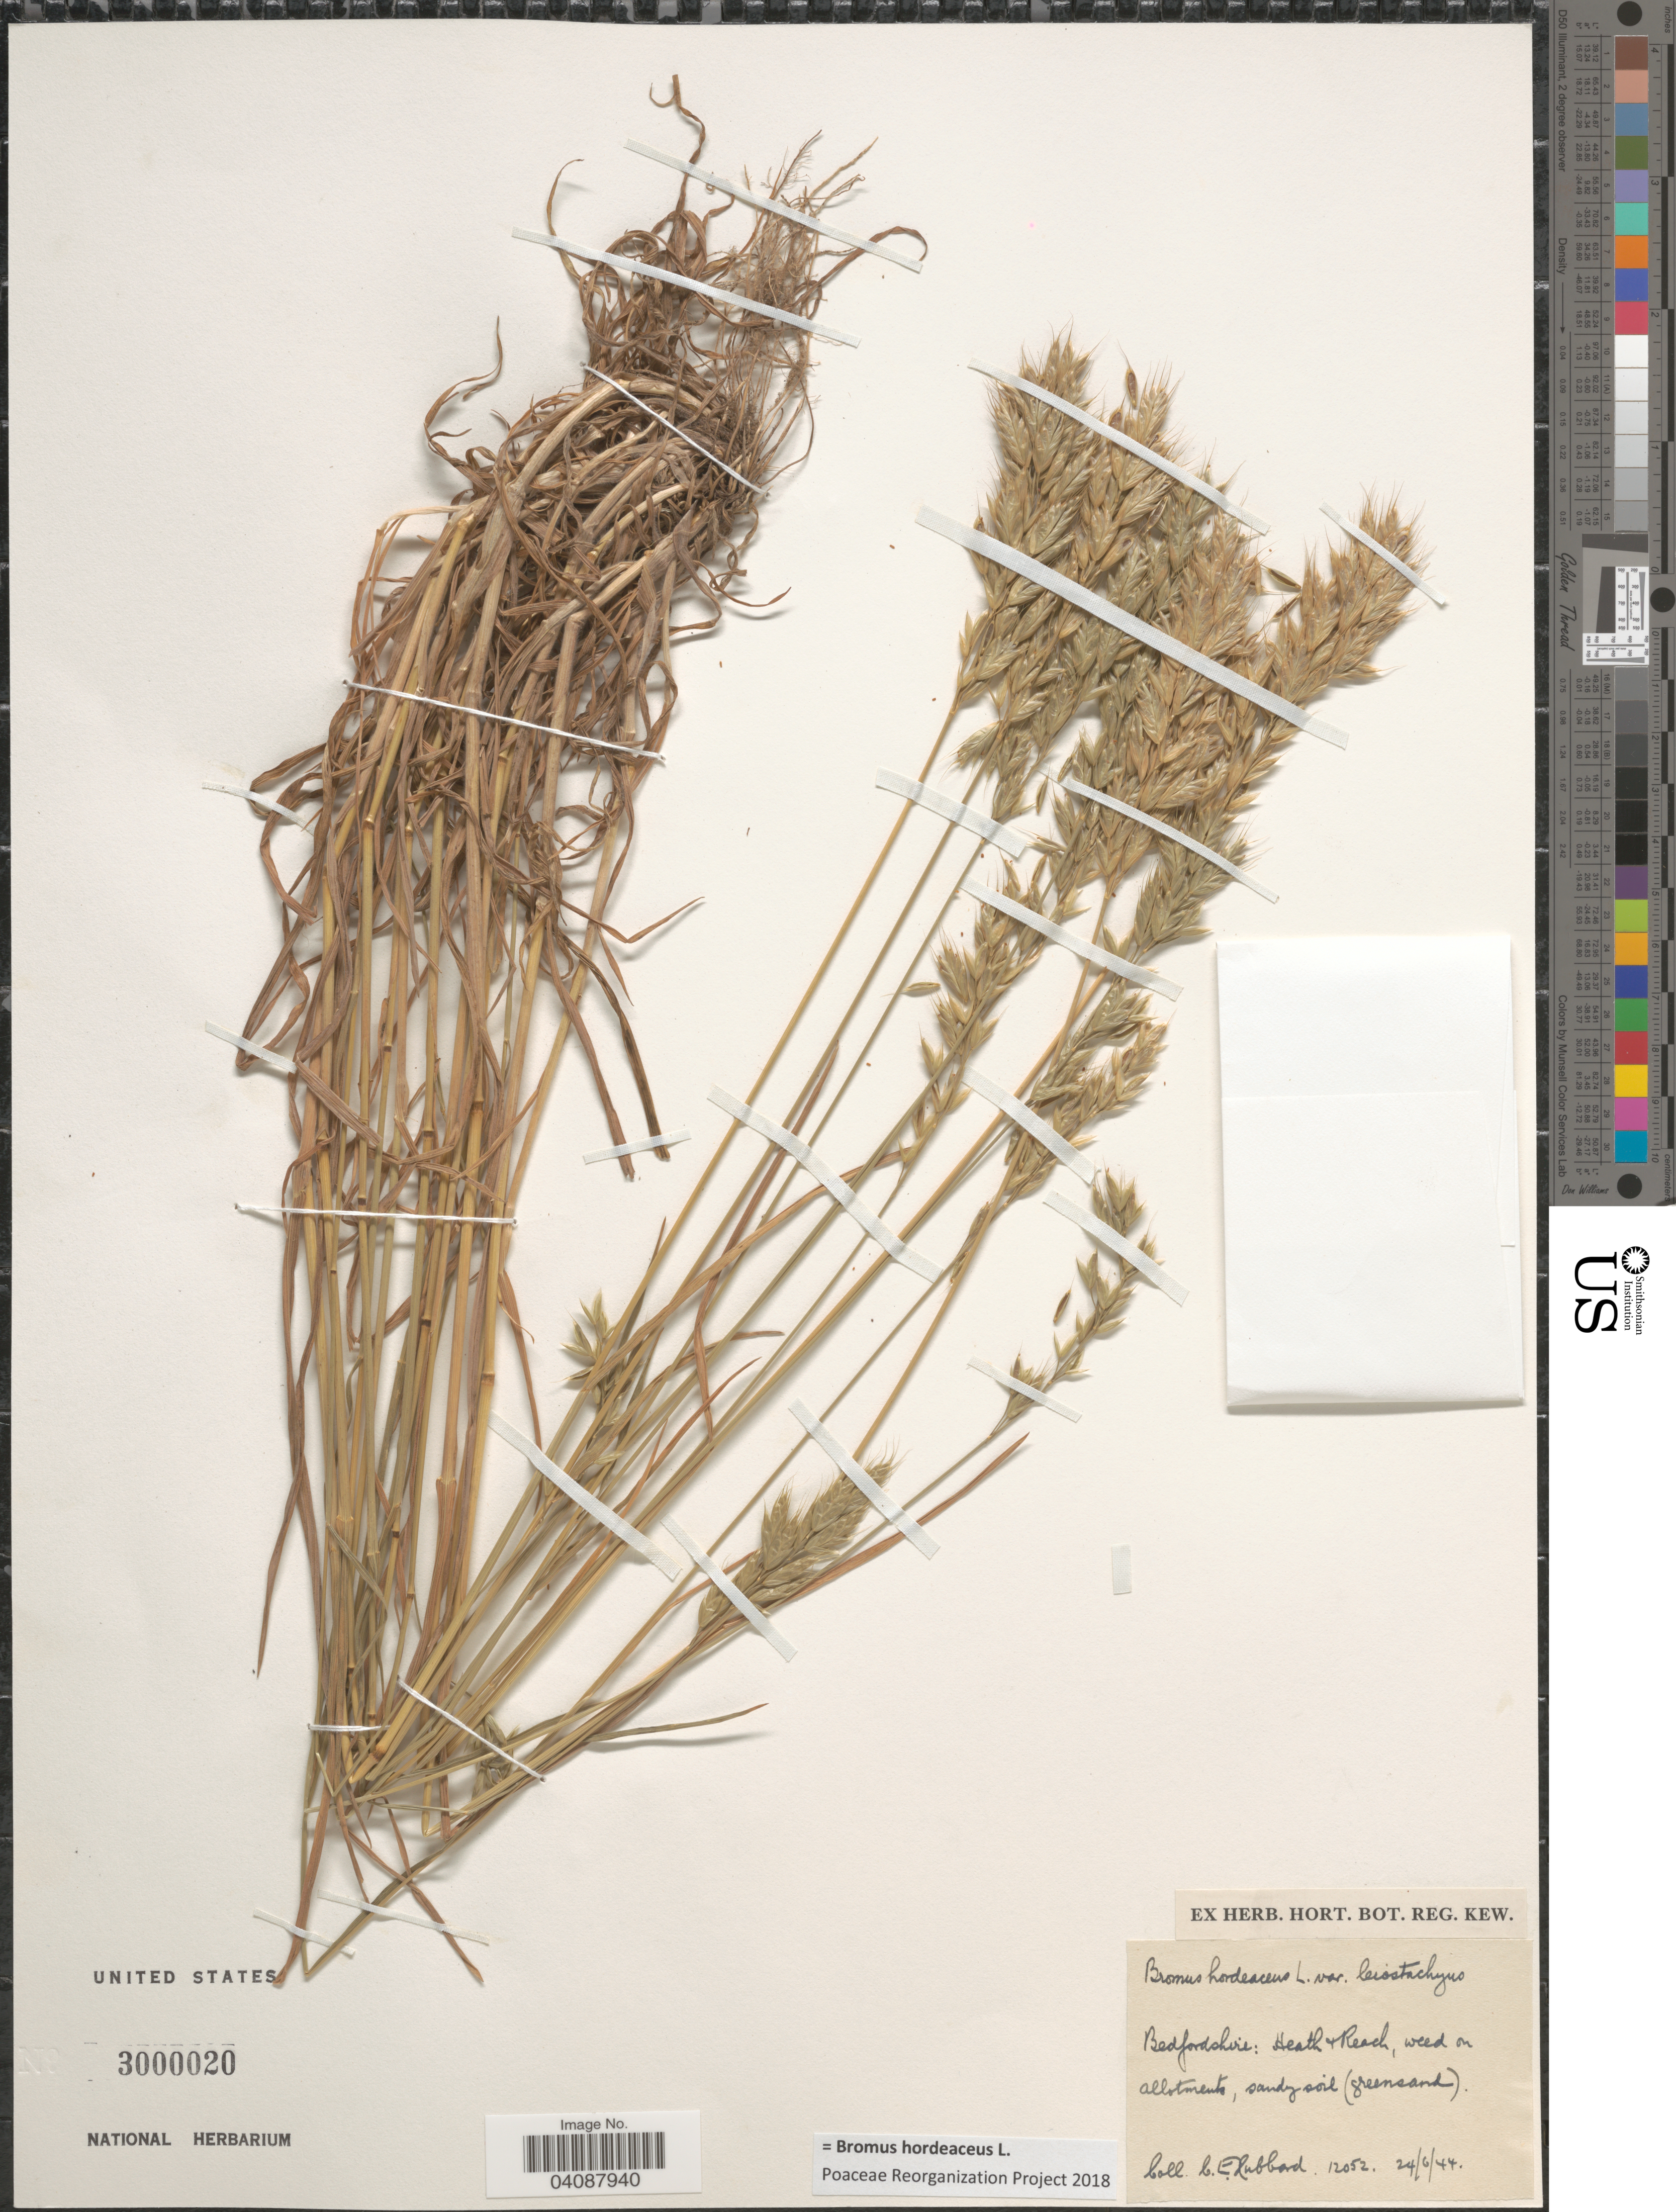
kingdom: Plantae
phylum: Tracheophyta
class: Liliopsida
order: Poales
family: Poaceae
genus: Bromus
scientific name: Bromus hordeaceus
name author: L.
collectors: C. E. Hubbard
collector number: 12052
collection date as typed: Transcribed d/m/y: 24/6/44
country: United Kingdom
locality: Bedfordshire: Heath & Reach, weed on allotments.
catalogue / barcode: US 3000020